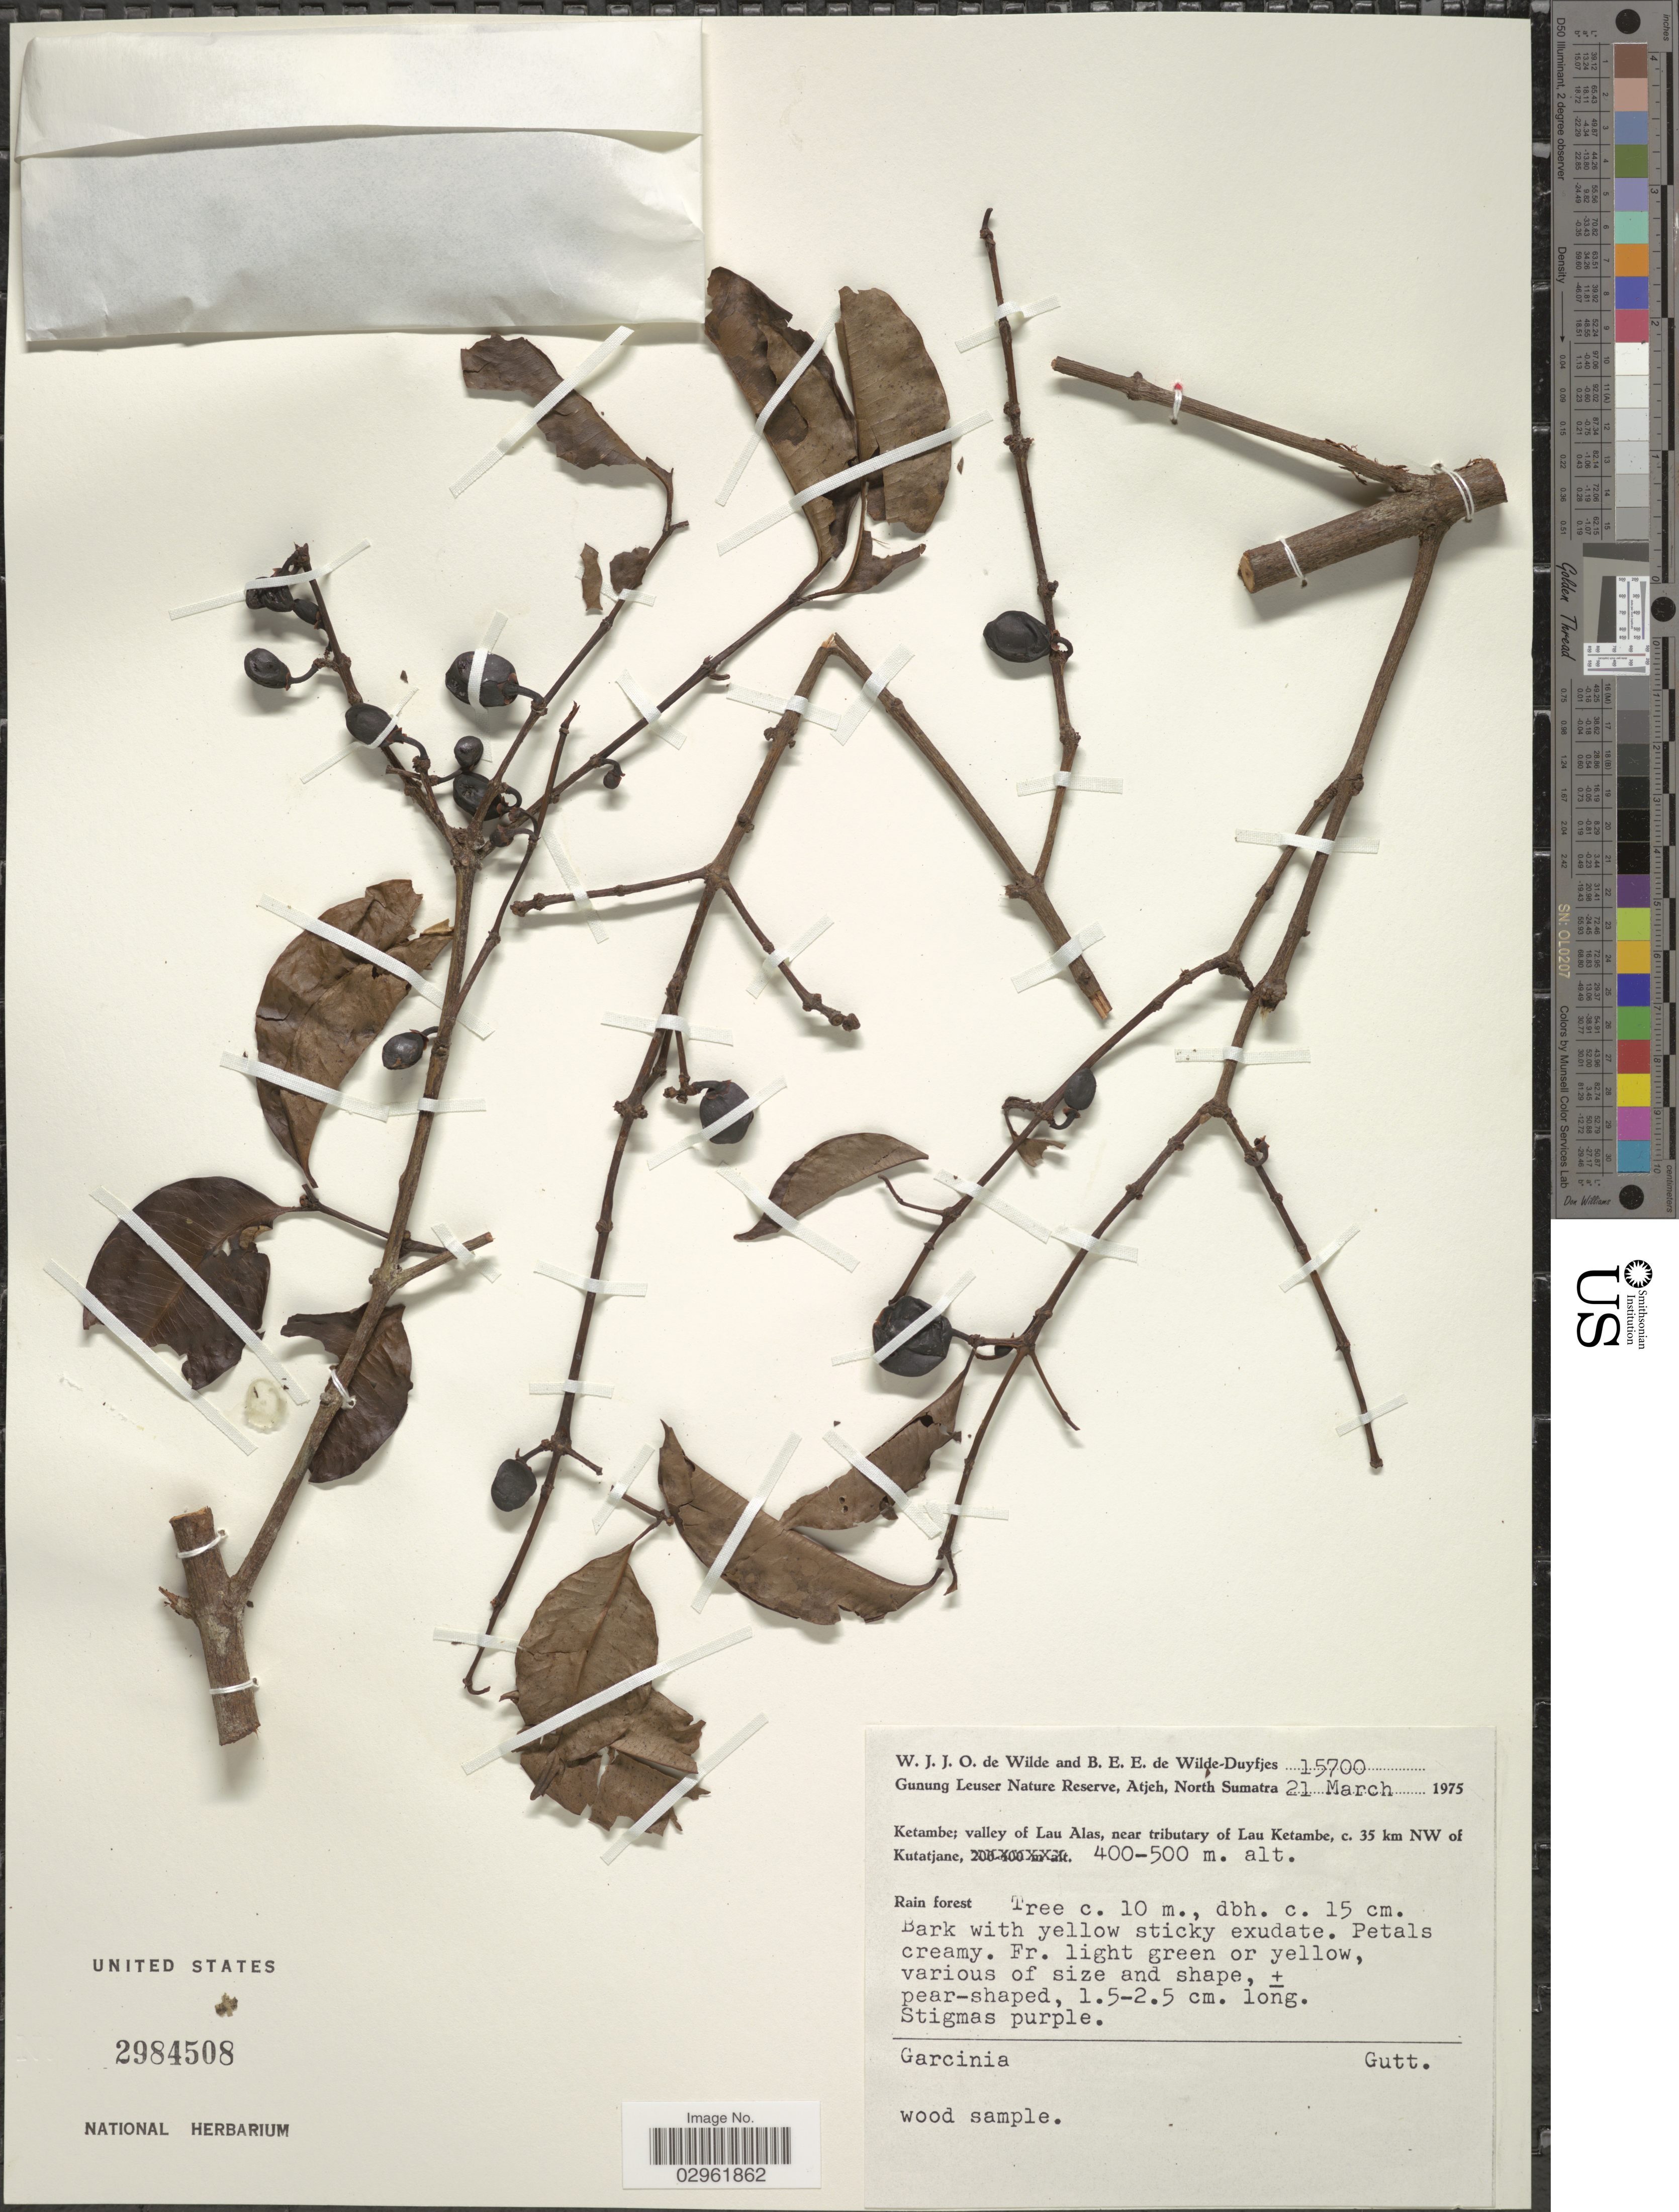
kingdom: Plantae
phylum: Tracheophyta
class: Magnoliopsida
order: Malpighiales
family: Clusiaceae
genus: Garcinia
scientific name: Garcinia sp.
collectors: W. J. de Wilde & B. E. de Wilde-Duyfjes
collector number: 15700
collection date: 1975-03-21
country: Indonesia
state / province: Sumatra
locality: Gunung Leuser Nature Reserve, Atjeh, North Sumatra, Ketambe; valley of Lau Alas, near tributary of Lau Ketambe, c. 35 km NW of Kutatjane.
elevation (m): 400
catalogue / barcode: US 2984508